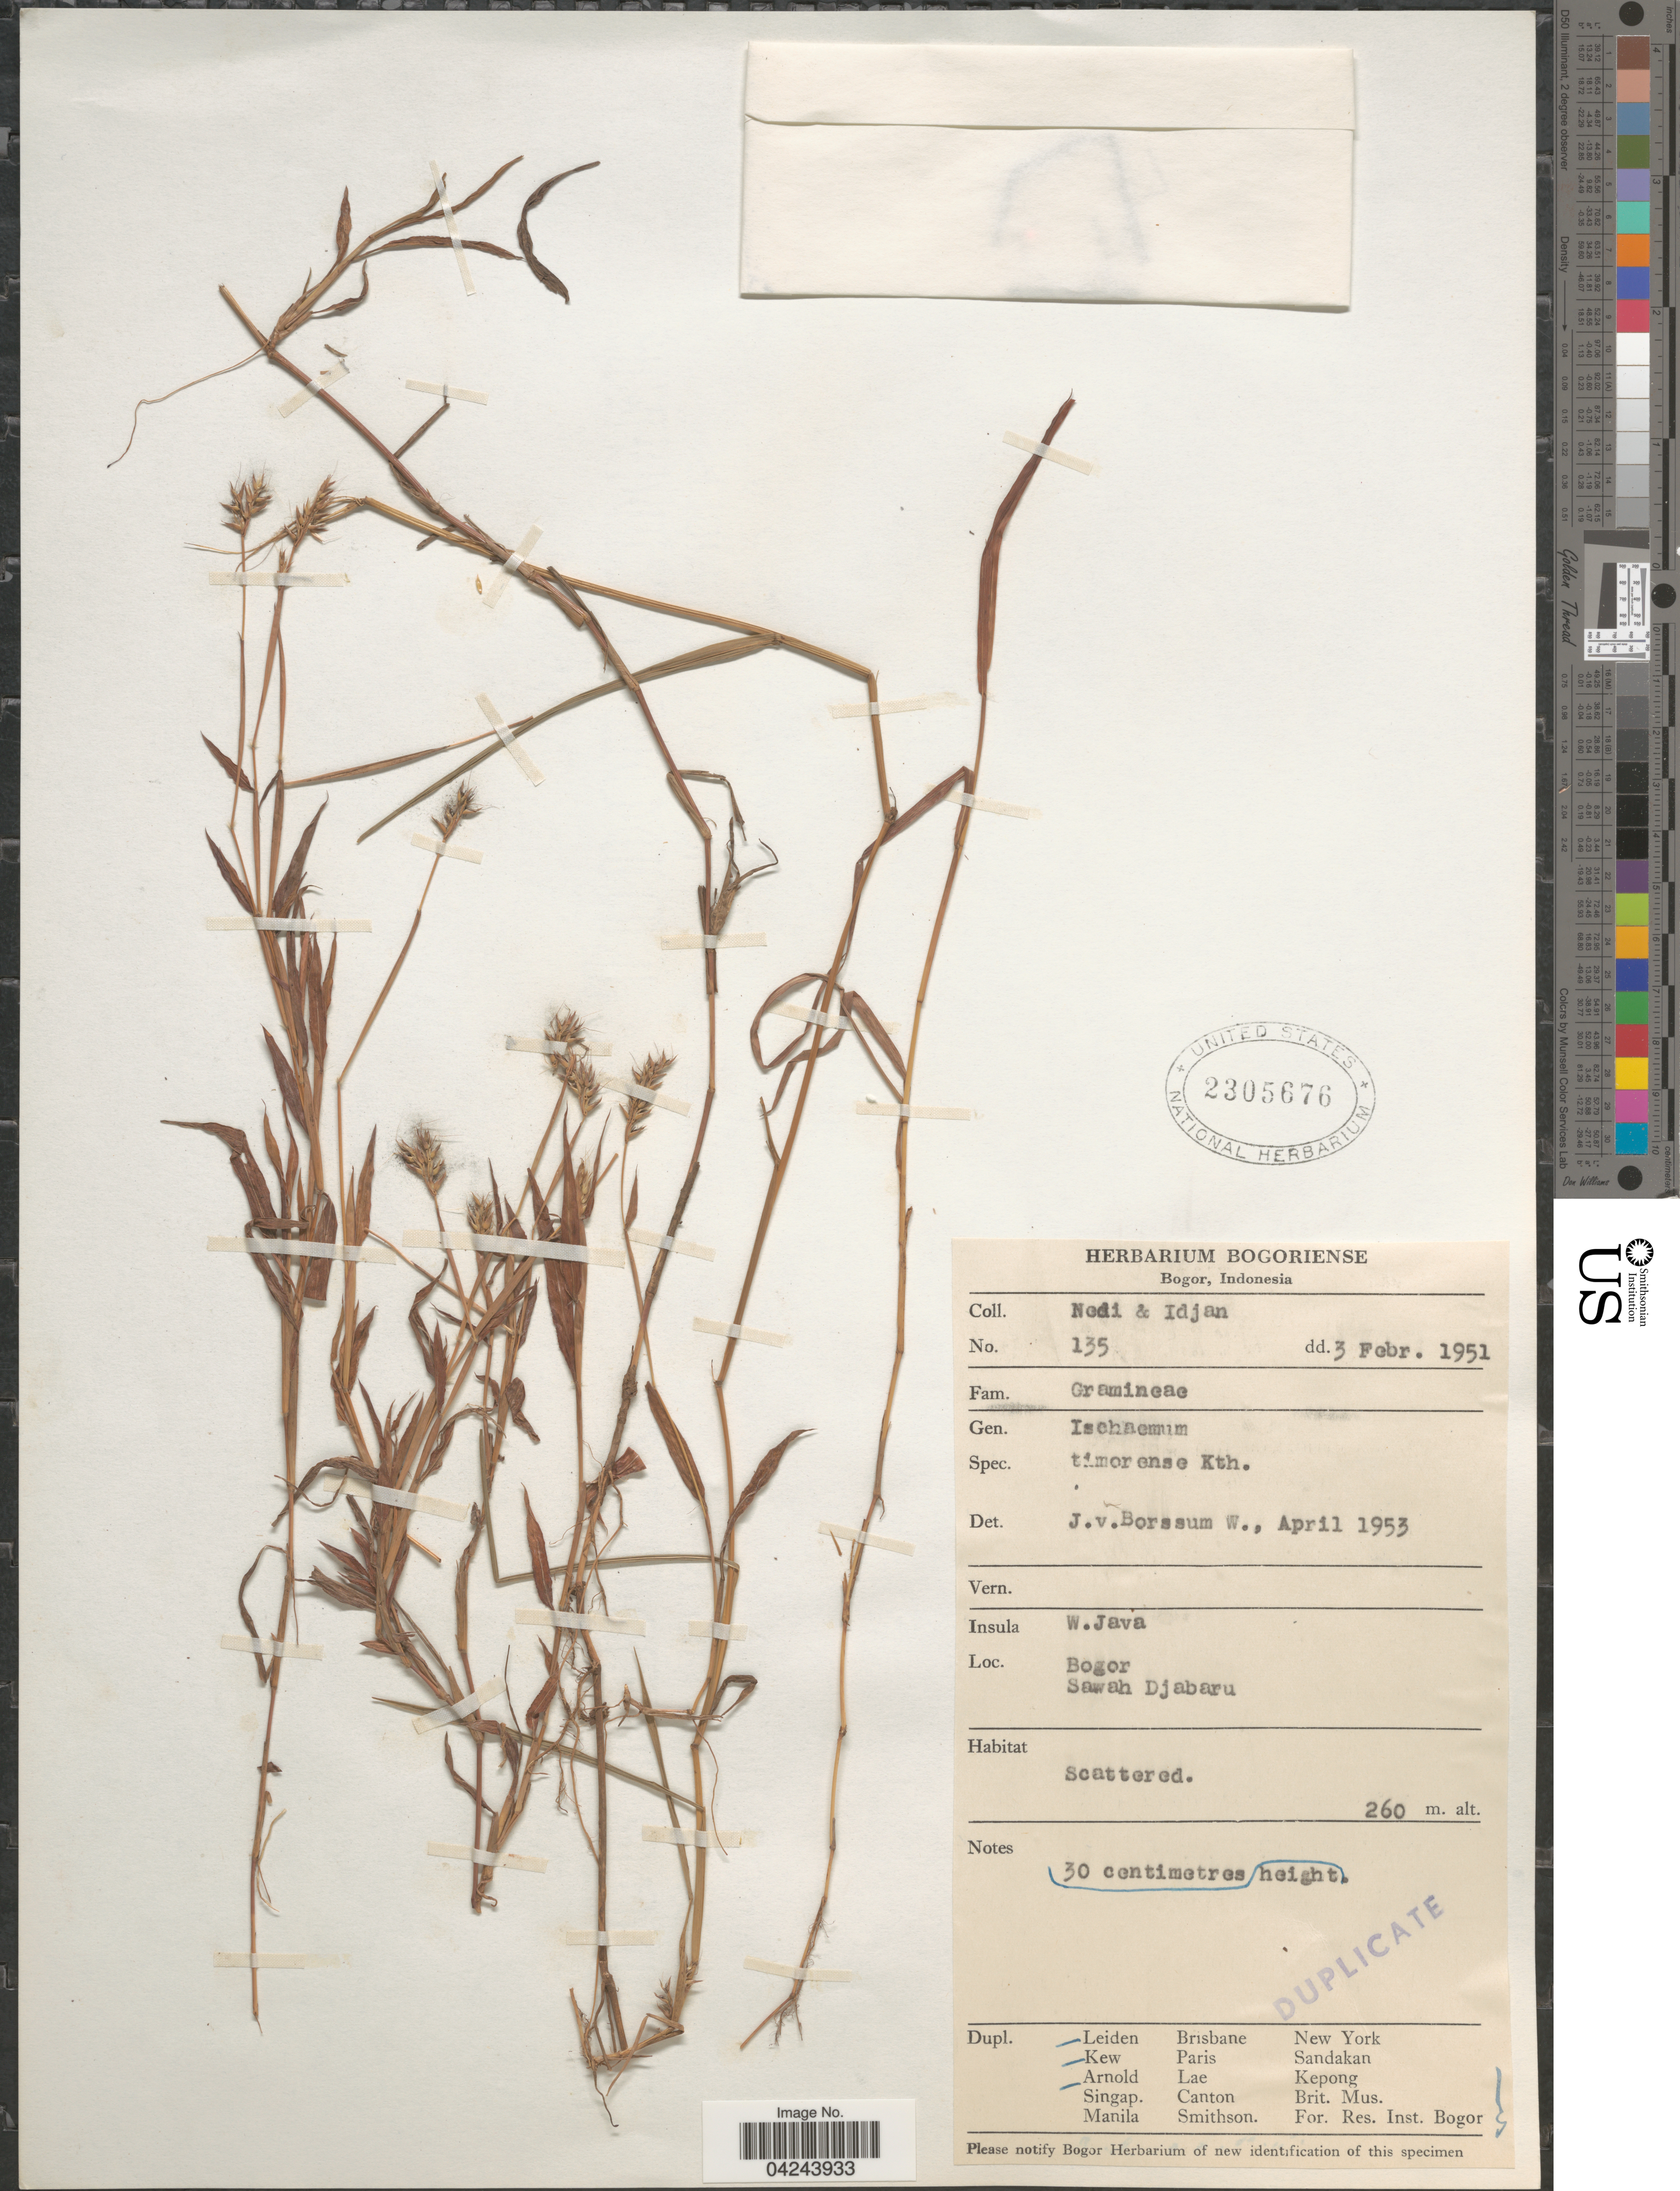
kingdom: Plantae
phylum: Tracheophyta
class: Liliopsida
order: Poales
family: Poaceae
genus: Ischaemum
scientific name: Ischaemum timorense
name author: Kunth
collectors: Nedi,-- & -. Idjan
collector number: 135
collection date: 1951-02-03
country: Indonesia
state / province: Java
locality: Insula W. Java. Bogor. Sawah Djabaru.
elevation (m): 260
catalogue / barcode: US 2305676